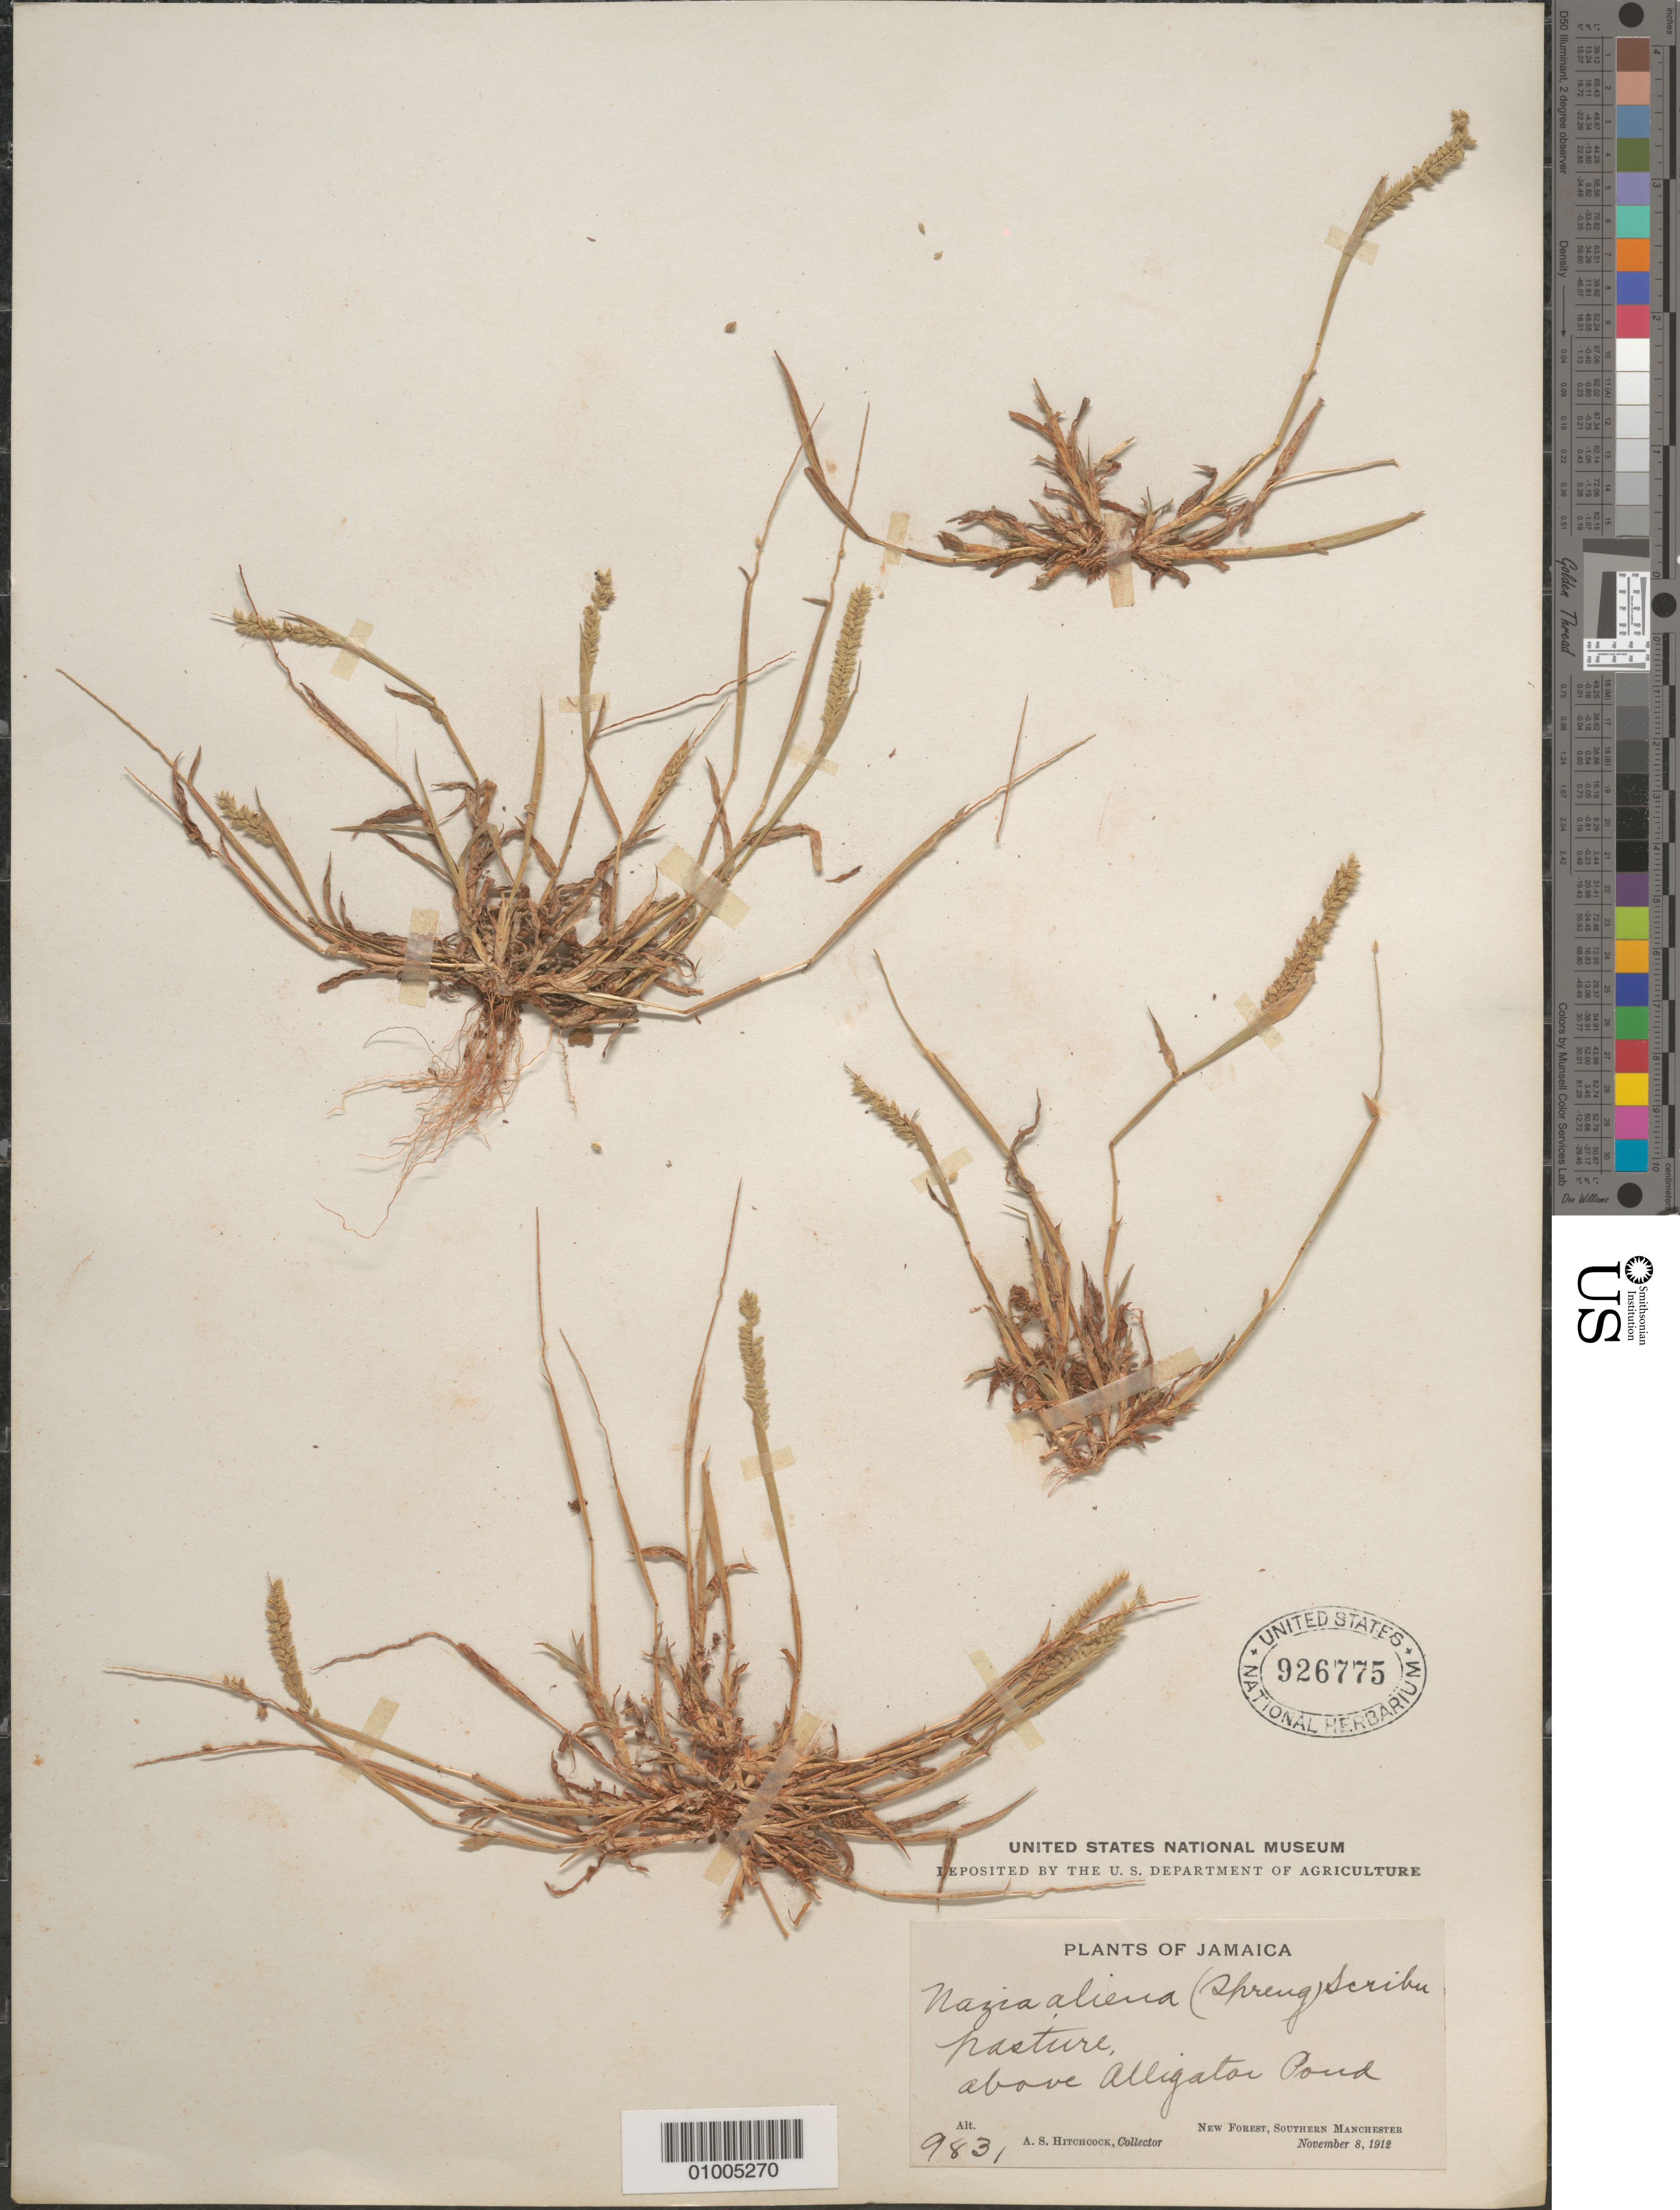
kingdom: Plantae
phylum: Tracheophyta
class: Liliopsida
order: Poales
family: Poaceae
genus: Tragus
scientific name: Tragus berteronianus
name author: Schult.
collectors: A. S. Hitchcock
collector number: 9831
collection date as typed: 08 Nov 1912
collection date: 1912-11-08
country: Jamaica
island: Jamaica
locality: above alligator pond. Pasture.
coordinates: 0 N, 0 E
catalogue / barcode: US 926775